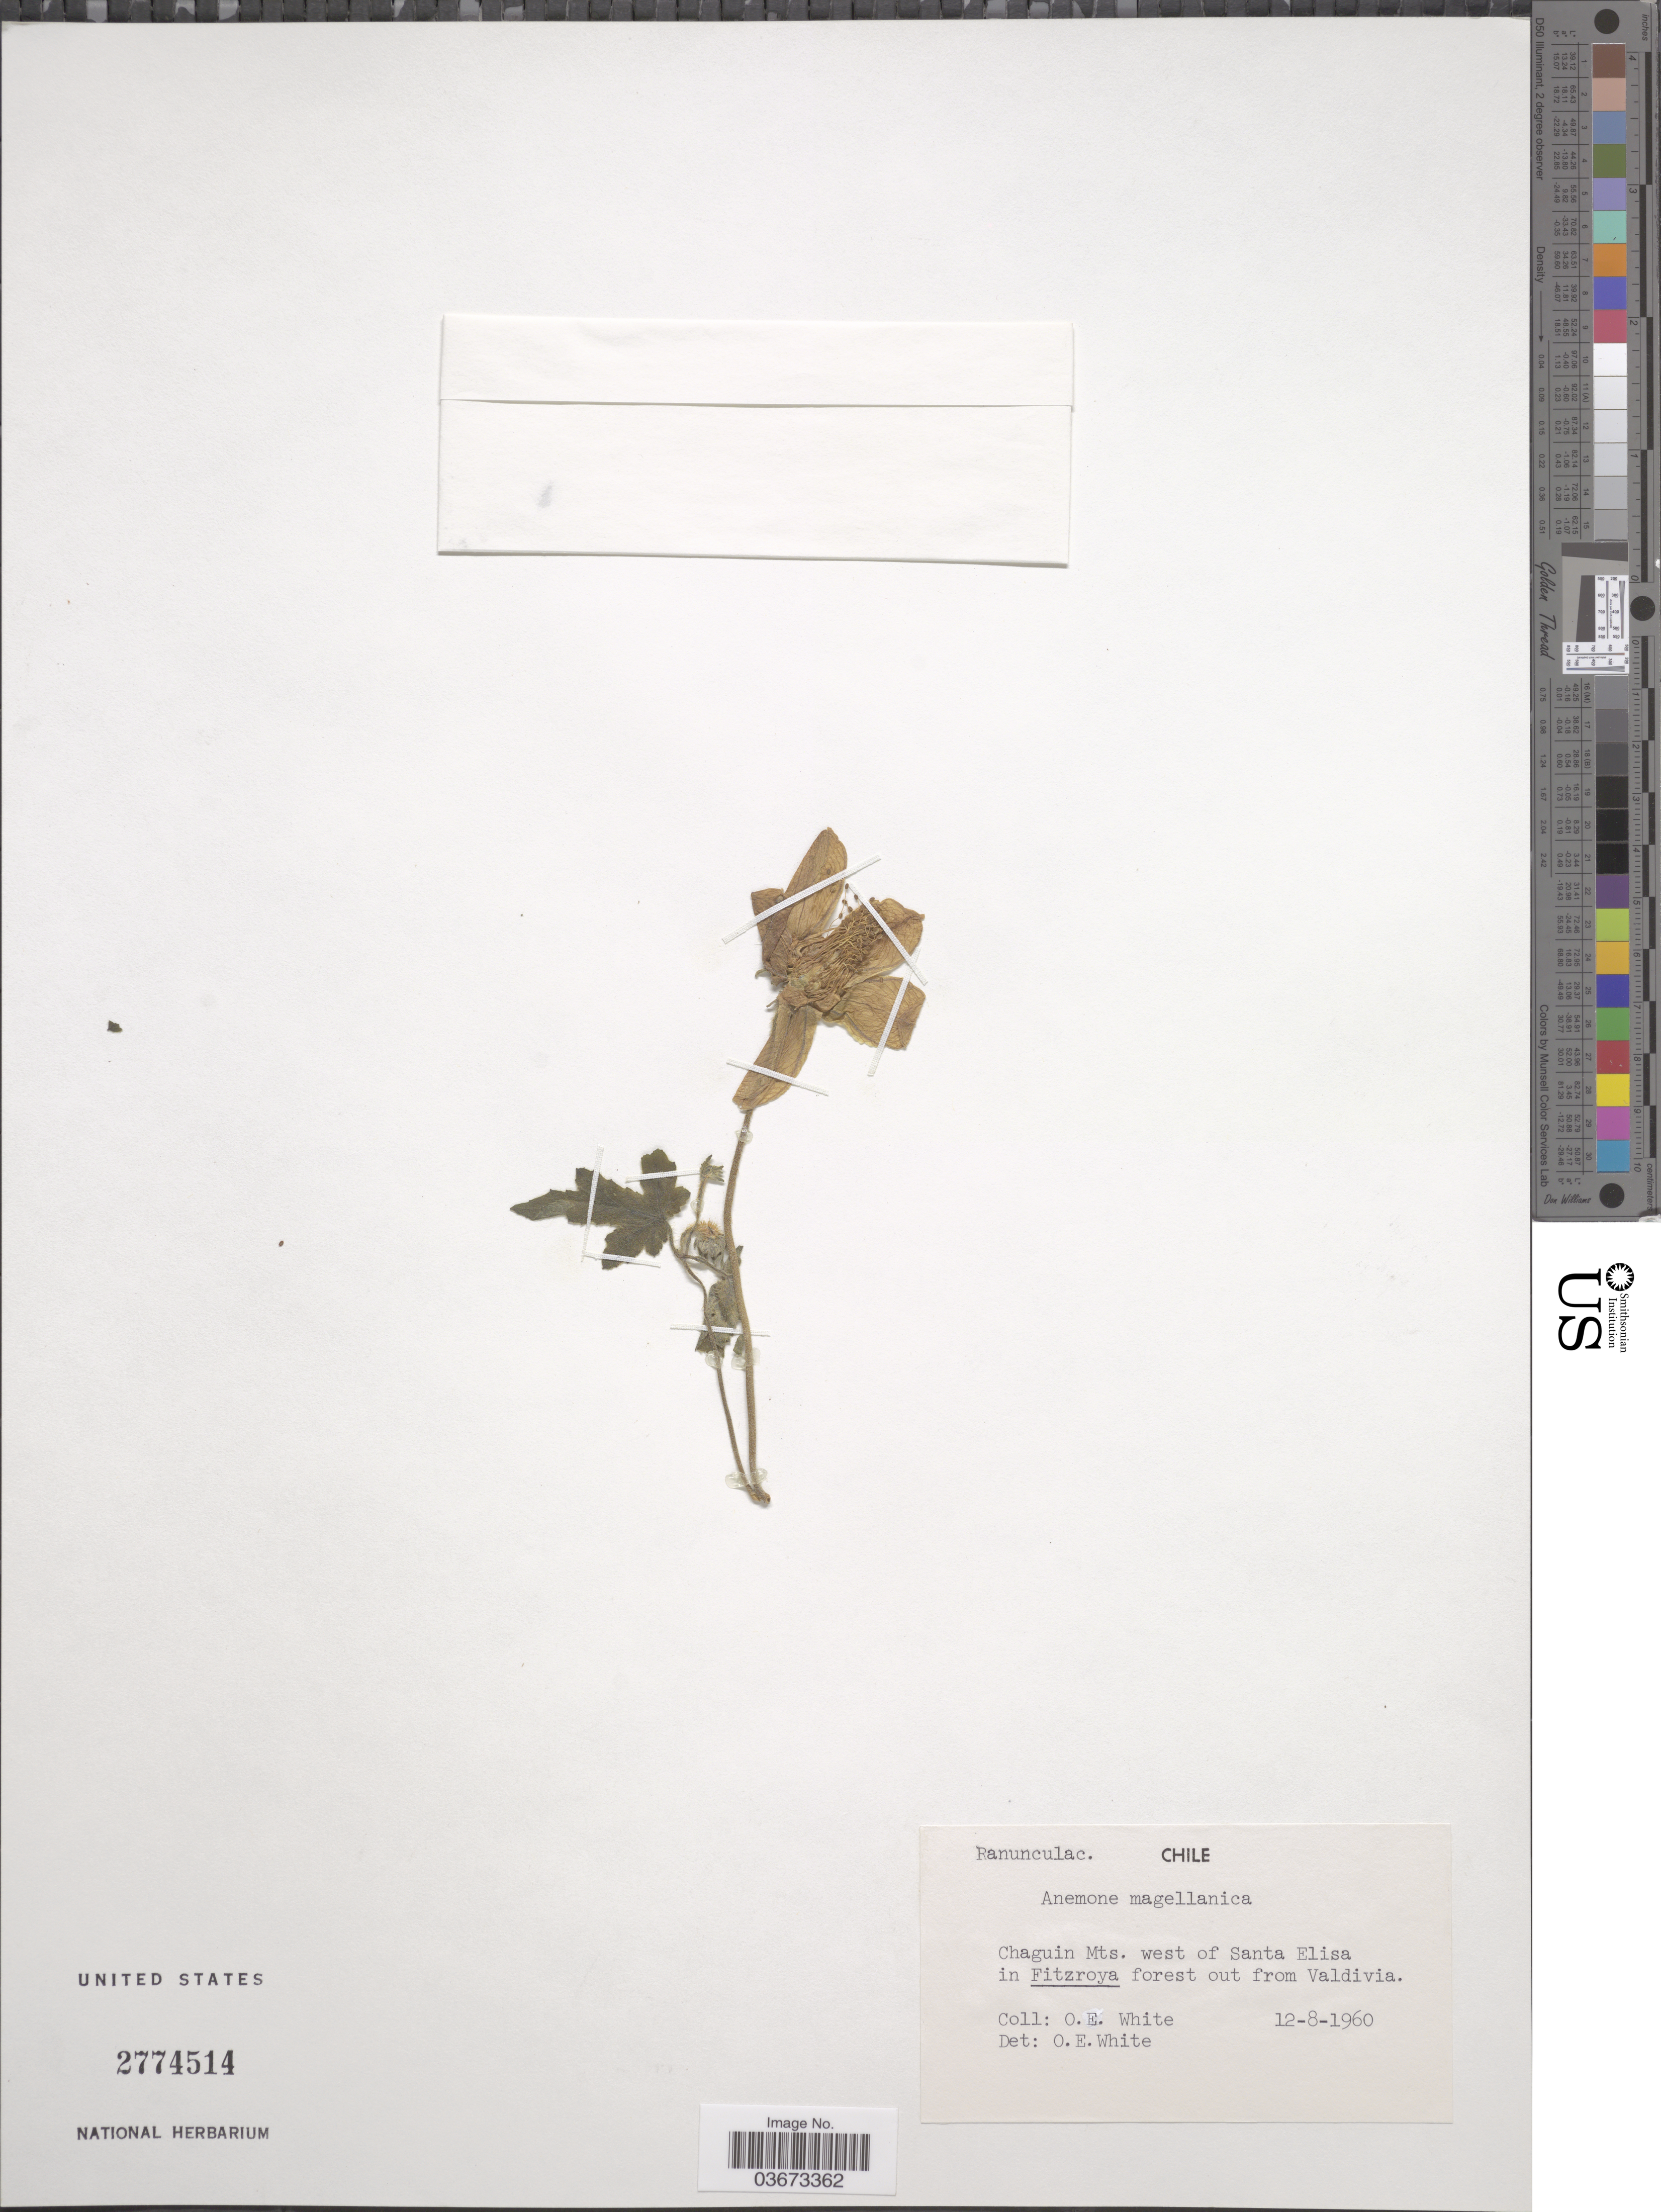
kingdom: Plantae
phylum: Tracheophyta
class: Magnoliopsida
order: Ranunculales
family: Ranunculaceae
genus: Anemone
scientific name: Anemone magellanica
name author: H.R. Wehrh.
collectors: O. E. White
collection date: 1960-08-12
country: Chile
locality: Chaguin Mts. west of Santa Elisa in Fitzroya forest out from Valdivia.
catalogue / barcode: US 2774514